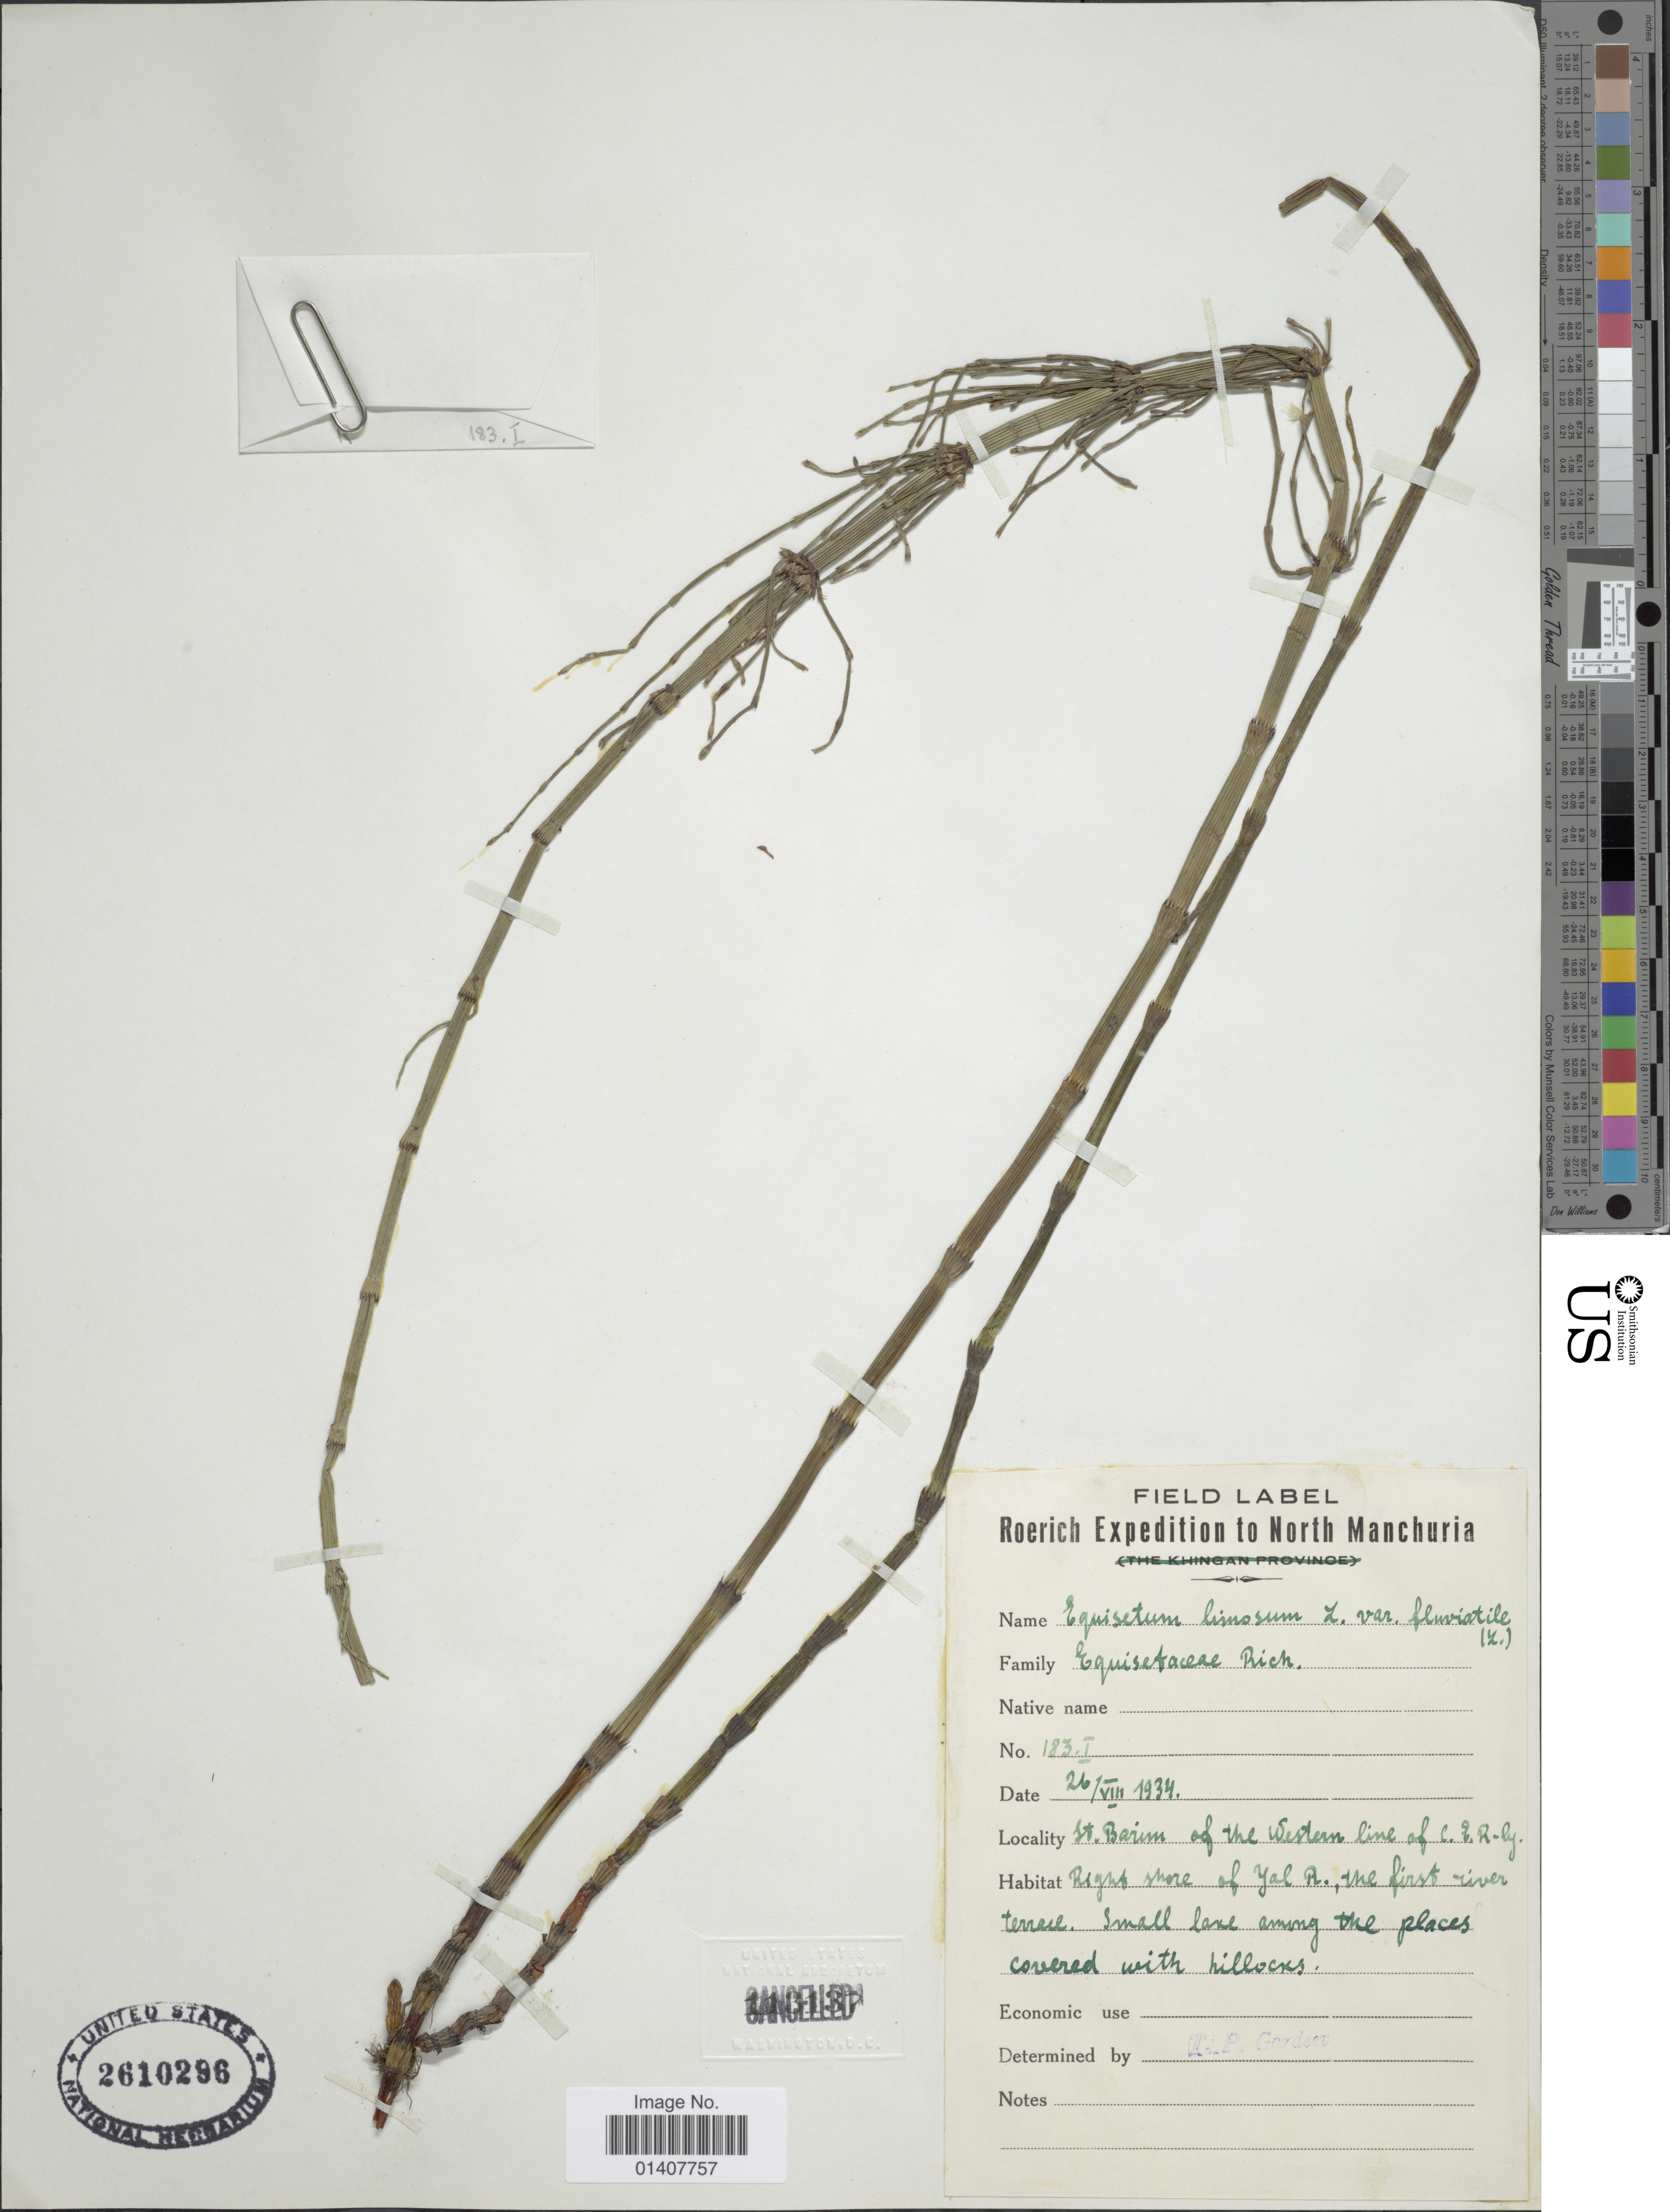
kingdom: Plantae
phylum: Tracheophyta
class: Polypodiopsida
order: Equisetales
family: Equisetaceae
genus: Equisetum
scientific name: Equisetum fluviatile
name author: L.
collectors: -. Roerich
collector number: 183I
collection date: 1934-08-26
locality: North Manchuria, St. Barum of the western line of C.Z.R.-ly right shore of Yal R. the forest river terrace [interpreted]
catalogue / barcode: US 2610296